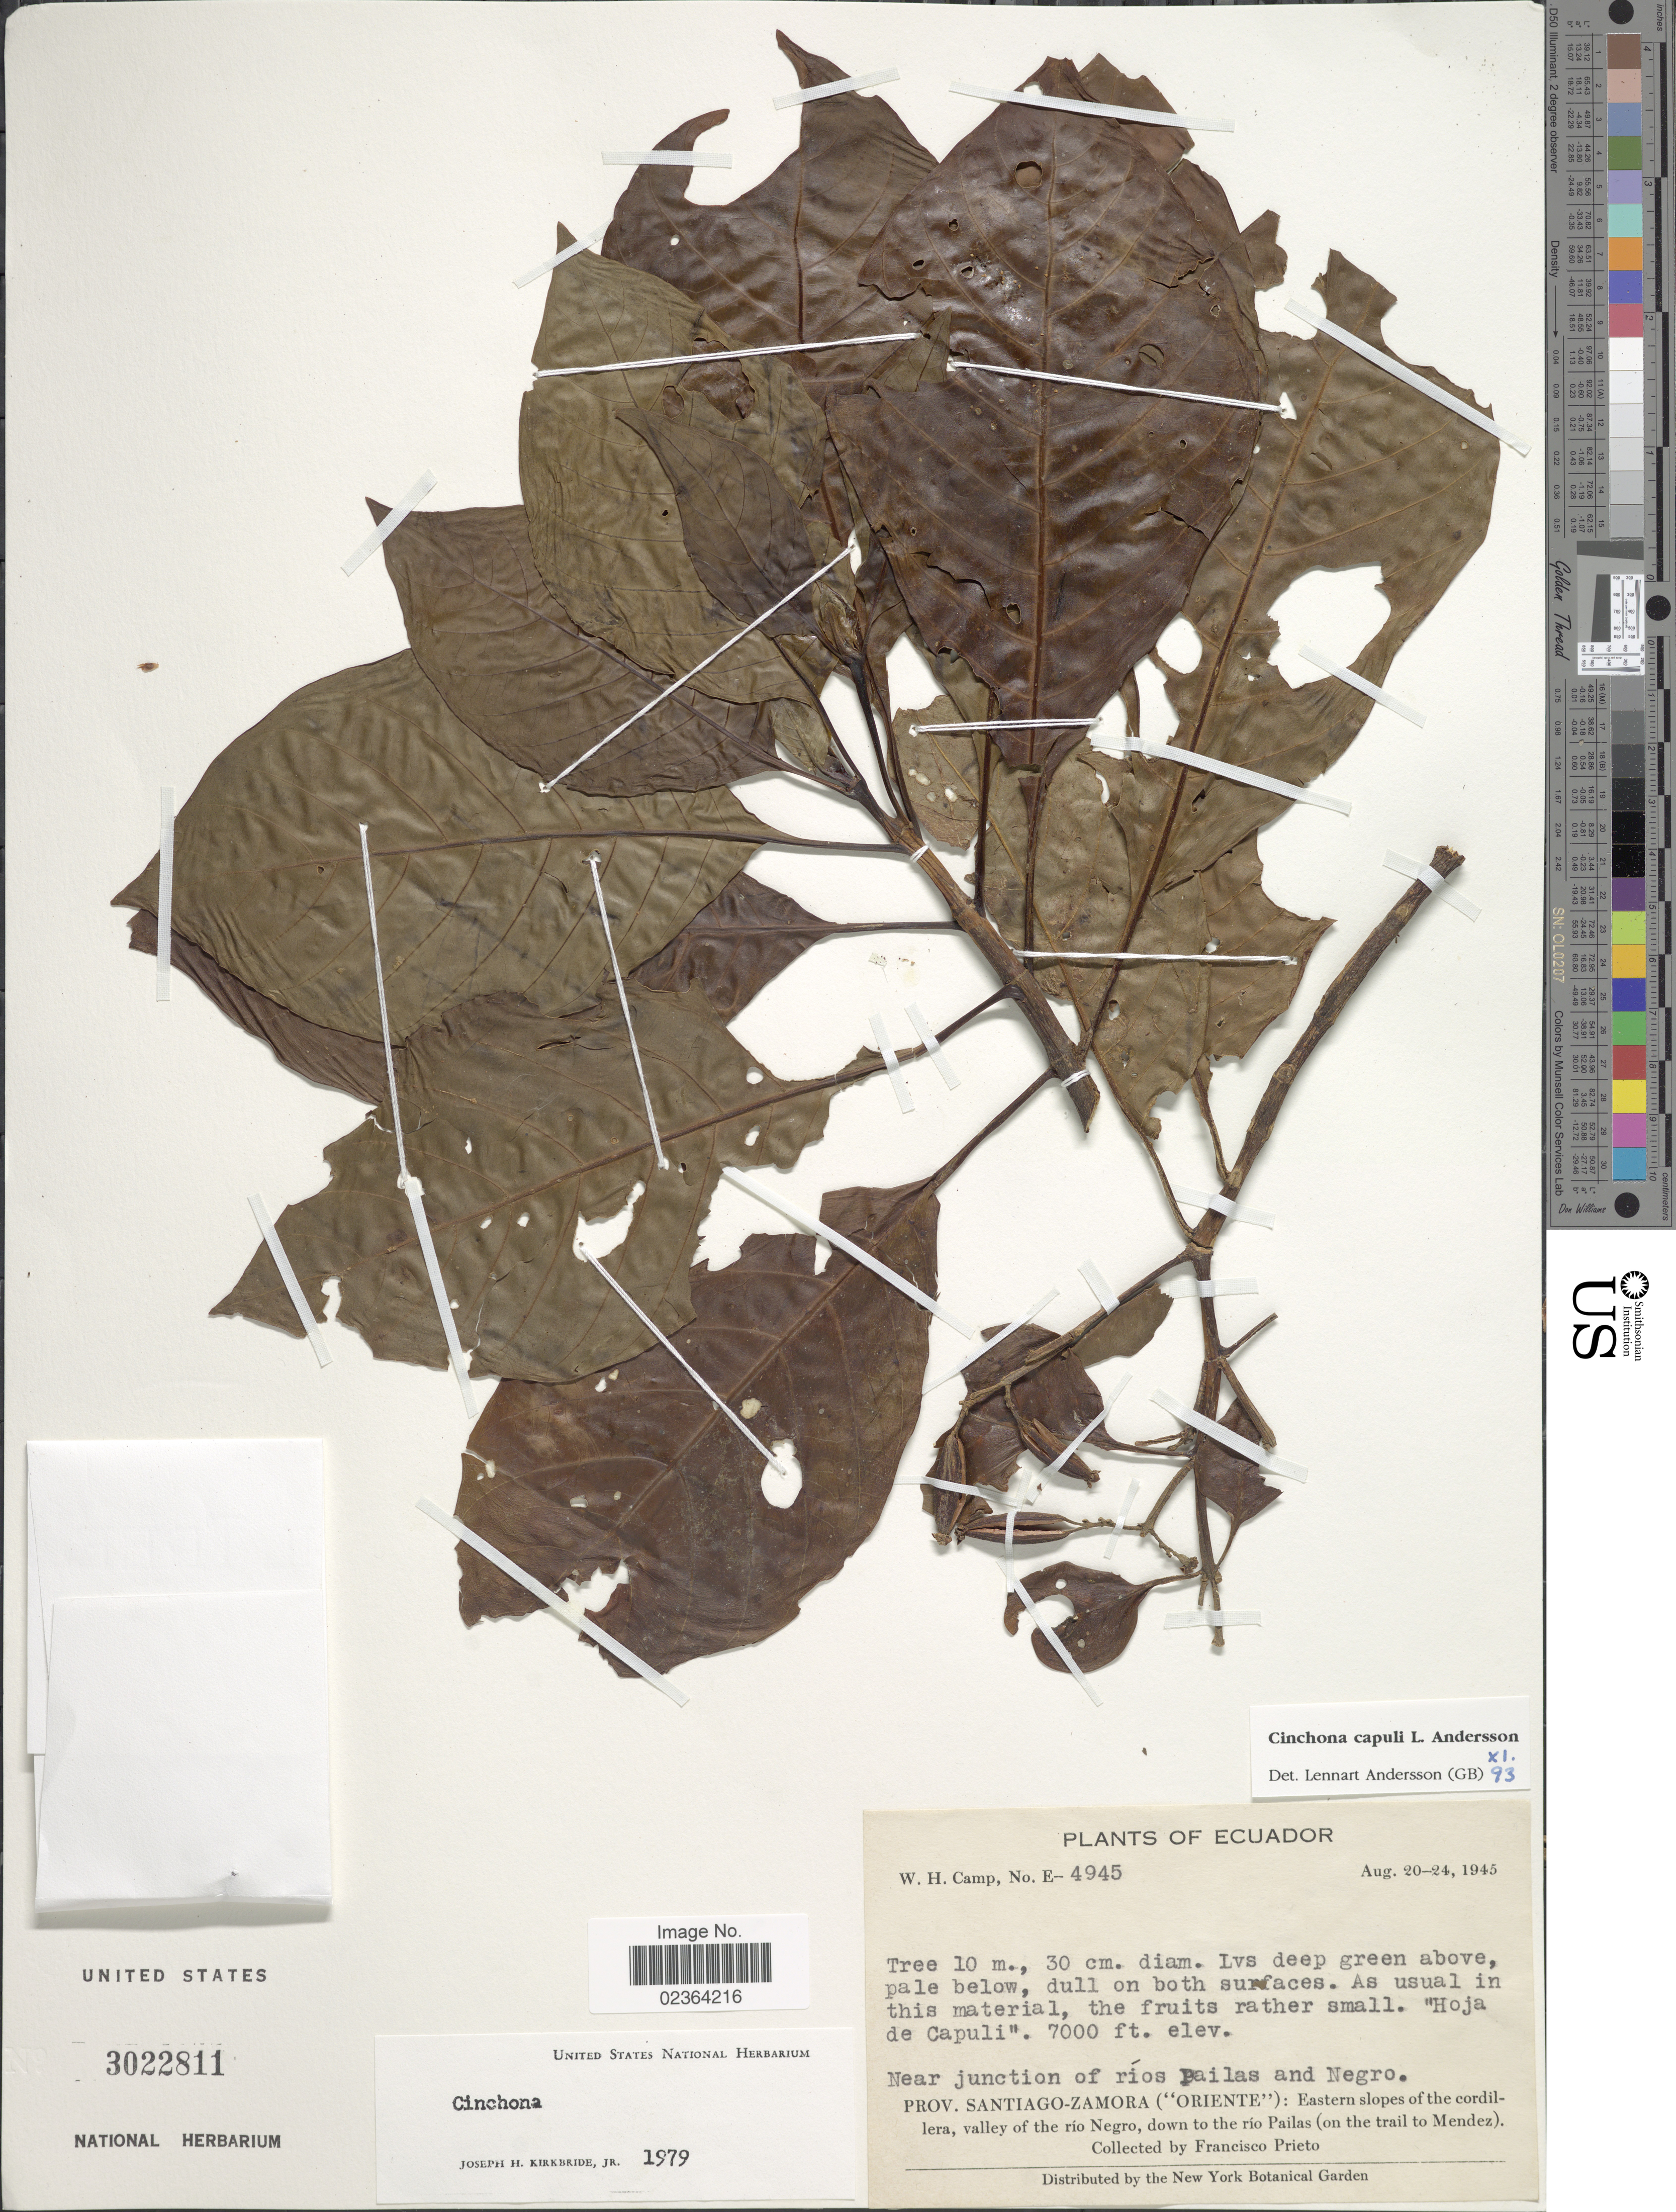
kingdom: Plantae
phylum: Tracheophyta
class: Magnoliopsida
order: Gentianales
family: Rubiaceae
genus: Cinchona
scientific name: Cinchona capuli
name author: L. Andersson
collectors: F. Prieto & W. H. Camp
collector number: E-4945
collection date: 1945-08-20/1945-08-24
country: Ecuador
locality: Near junction of rios Pailas and Negros, Prov. Santiago-Zamora (Oriente): Eastern slopes of the cordillera, valley of the rio Negro, down to the rio Pailas (on the trail to Mendez)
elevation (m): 2134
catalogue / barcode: US 3022811